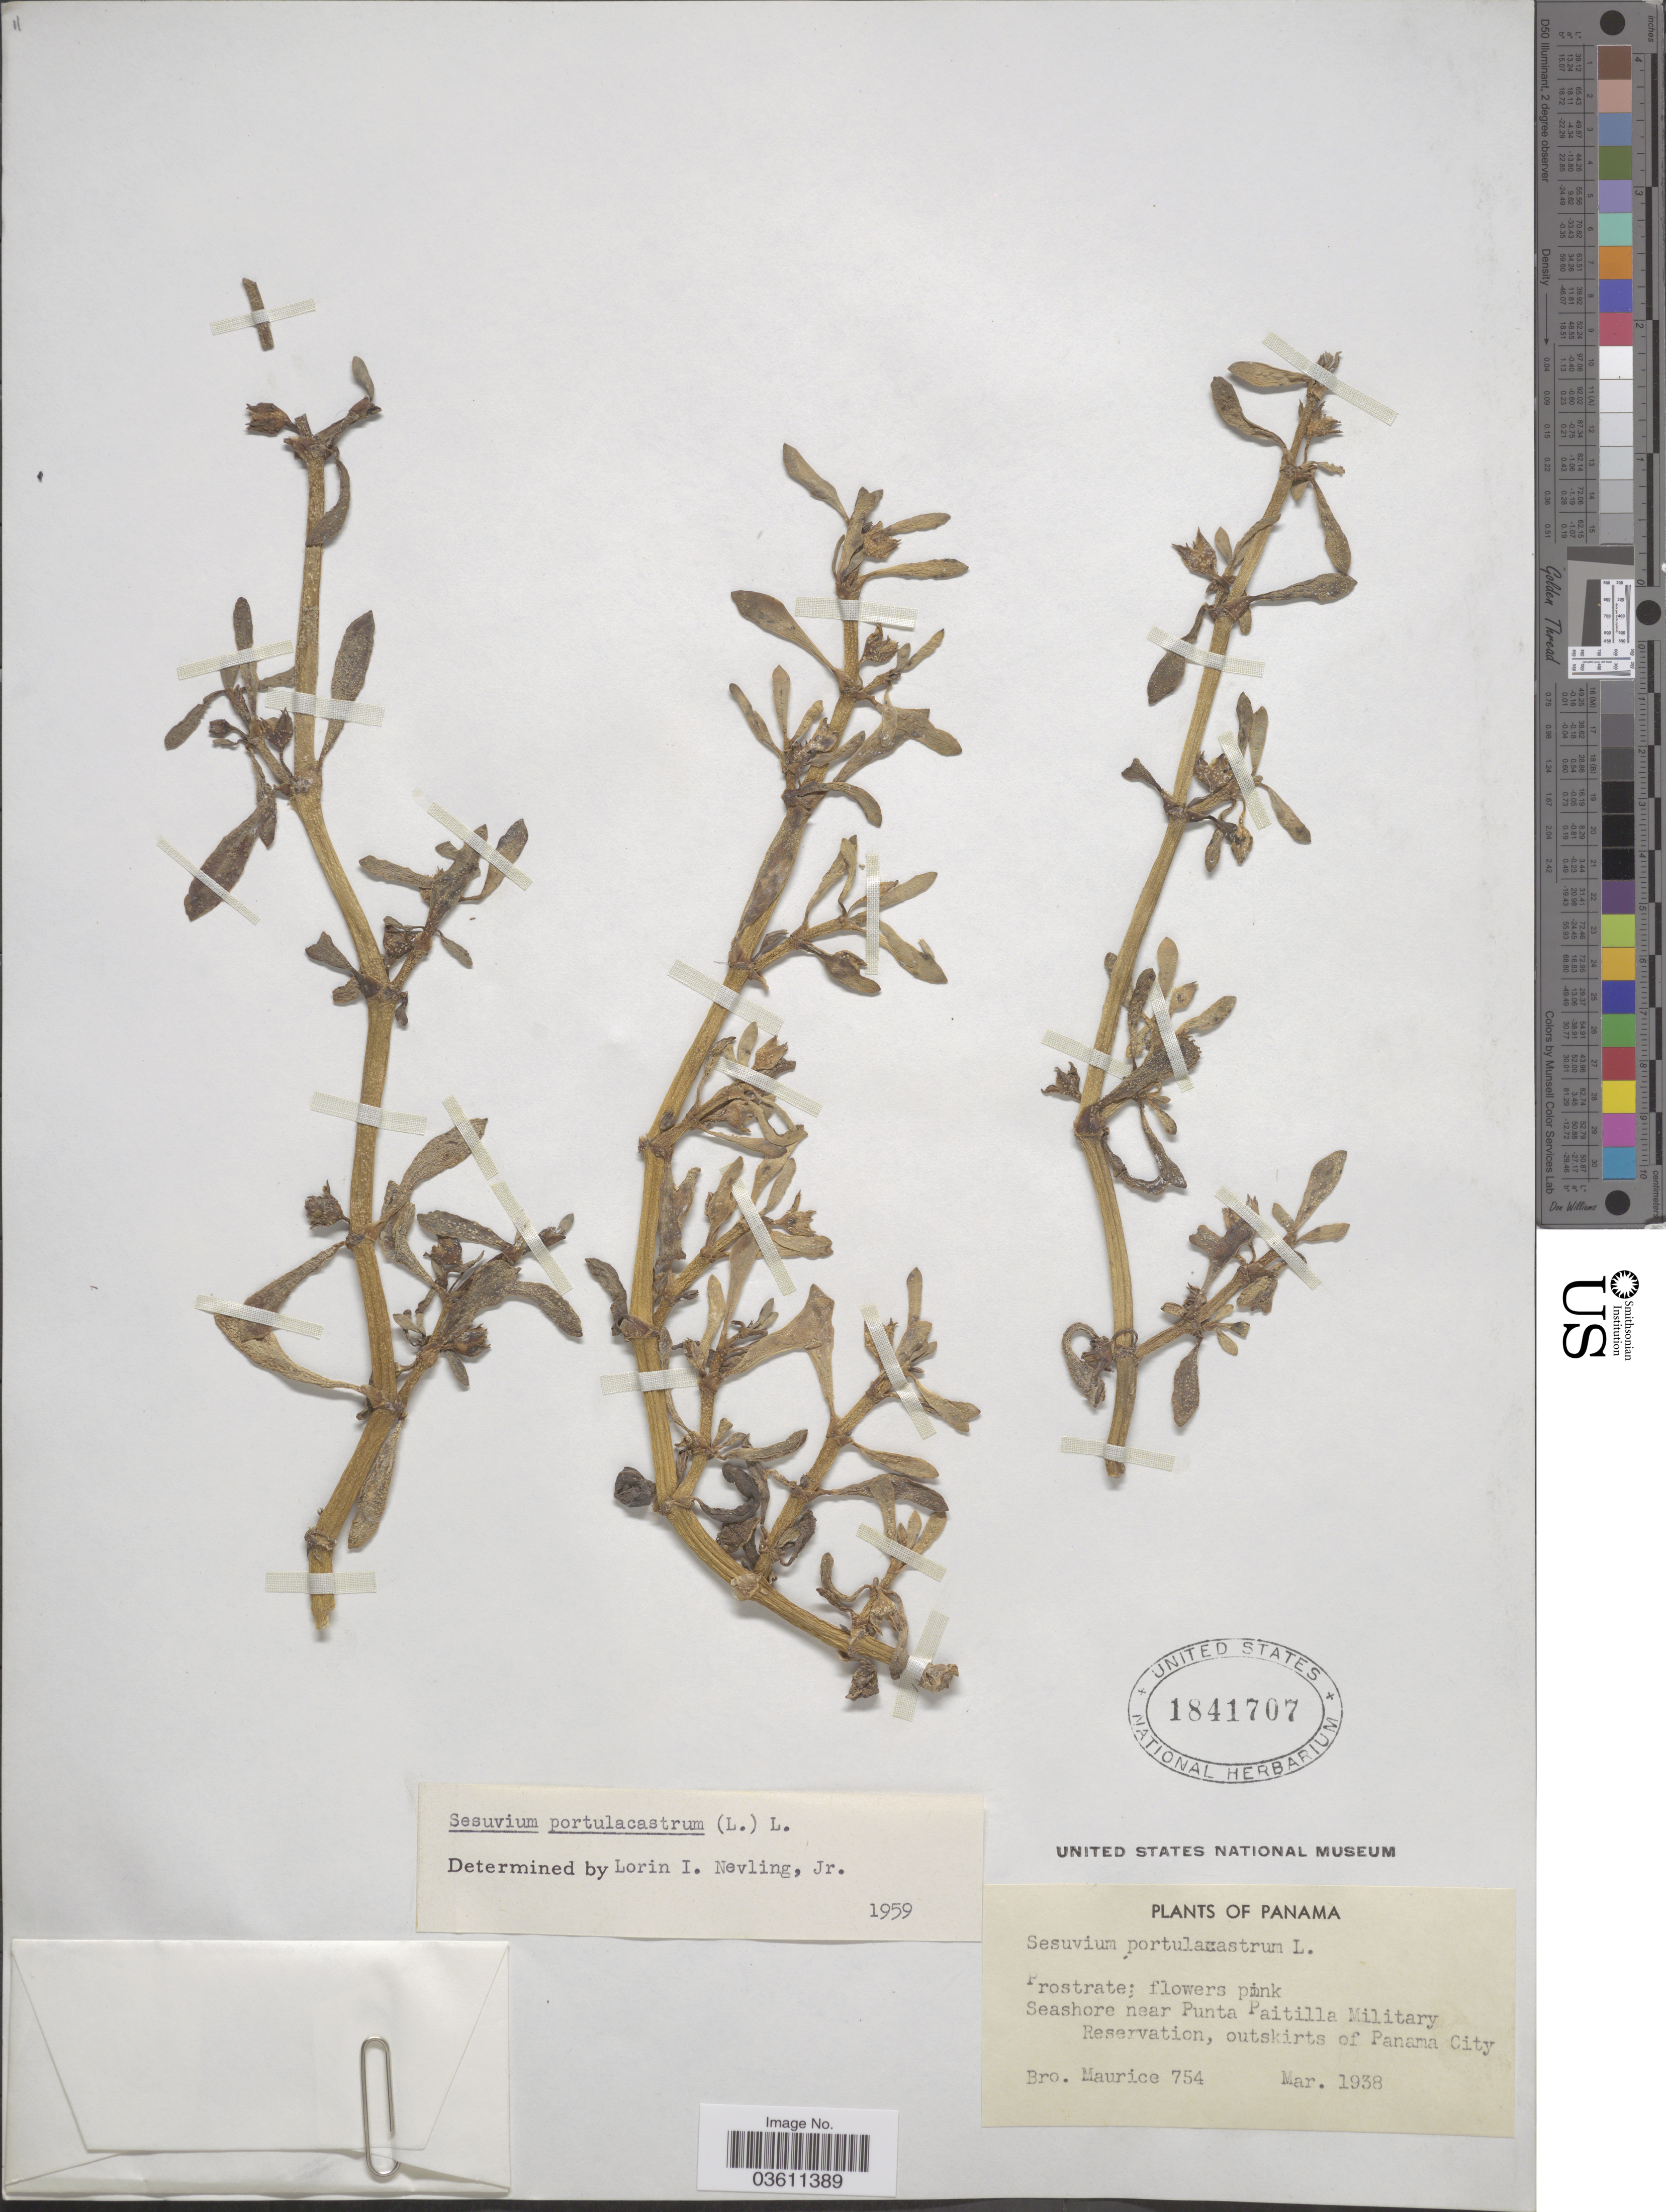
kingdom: Plantae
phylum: Tracheophyta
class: Magnoliopsida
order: Caryophyllales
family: Aizoaceae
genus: Sesuvium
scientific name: Sesuvium portulacastrum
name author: (L.) L.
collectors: B. Maurice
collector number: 754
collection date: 1938-03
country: Panama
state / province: Panamá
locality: Seashore near Punta Paitilla Military Reservation, outskirts of Panama City.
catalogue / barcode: US 1841707